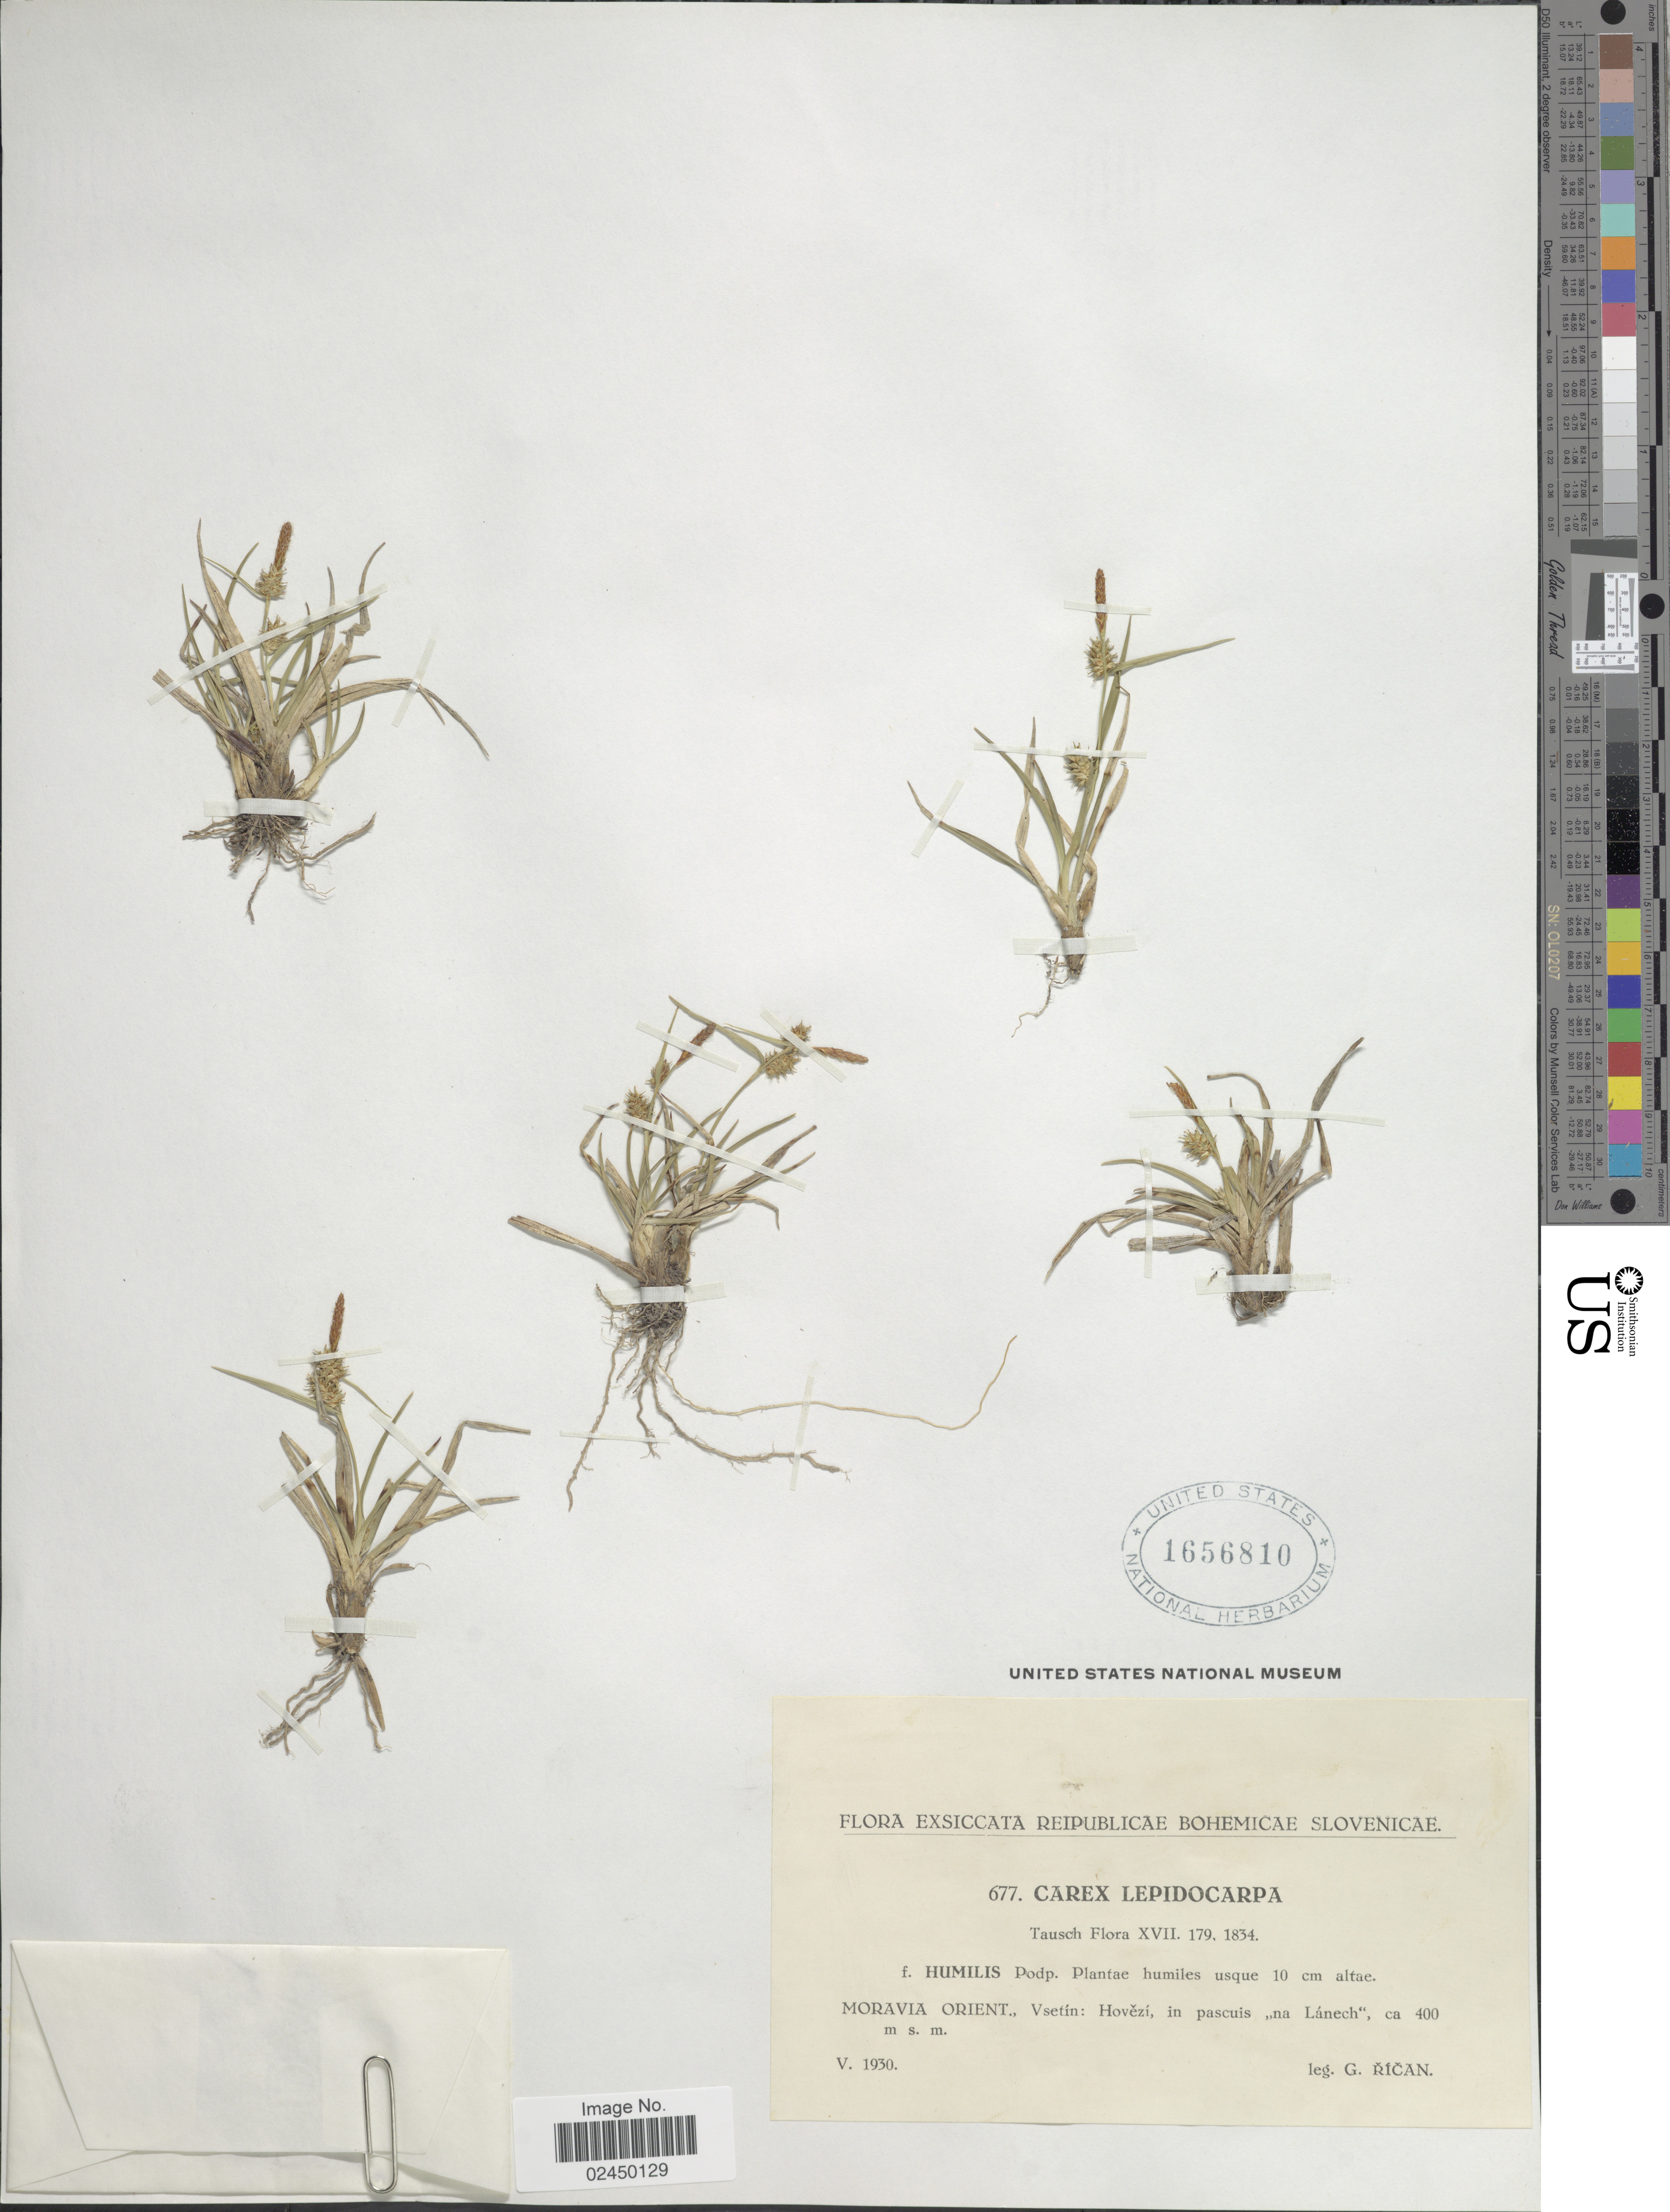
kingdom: Plantae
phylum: Tracheophyta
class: Liliopsida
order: Poales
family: Cyperaceae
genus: Carex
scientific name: Carex lepidocarpa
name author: Tausch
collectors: G. Rican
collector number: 677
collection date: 1930-05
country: Czechia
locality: Moravia Orient., Vsetín: Hovezi, in pascuis ,,na Lánech'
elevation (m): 400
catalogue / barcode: US 1656810